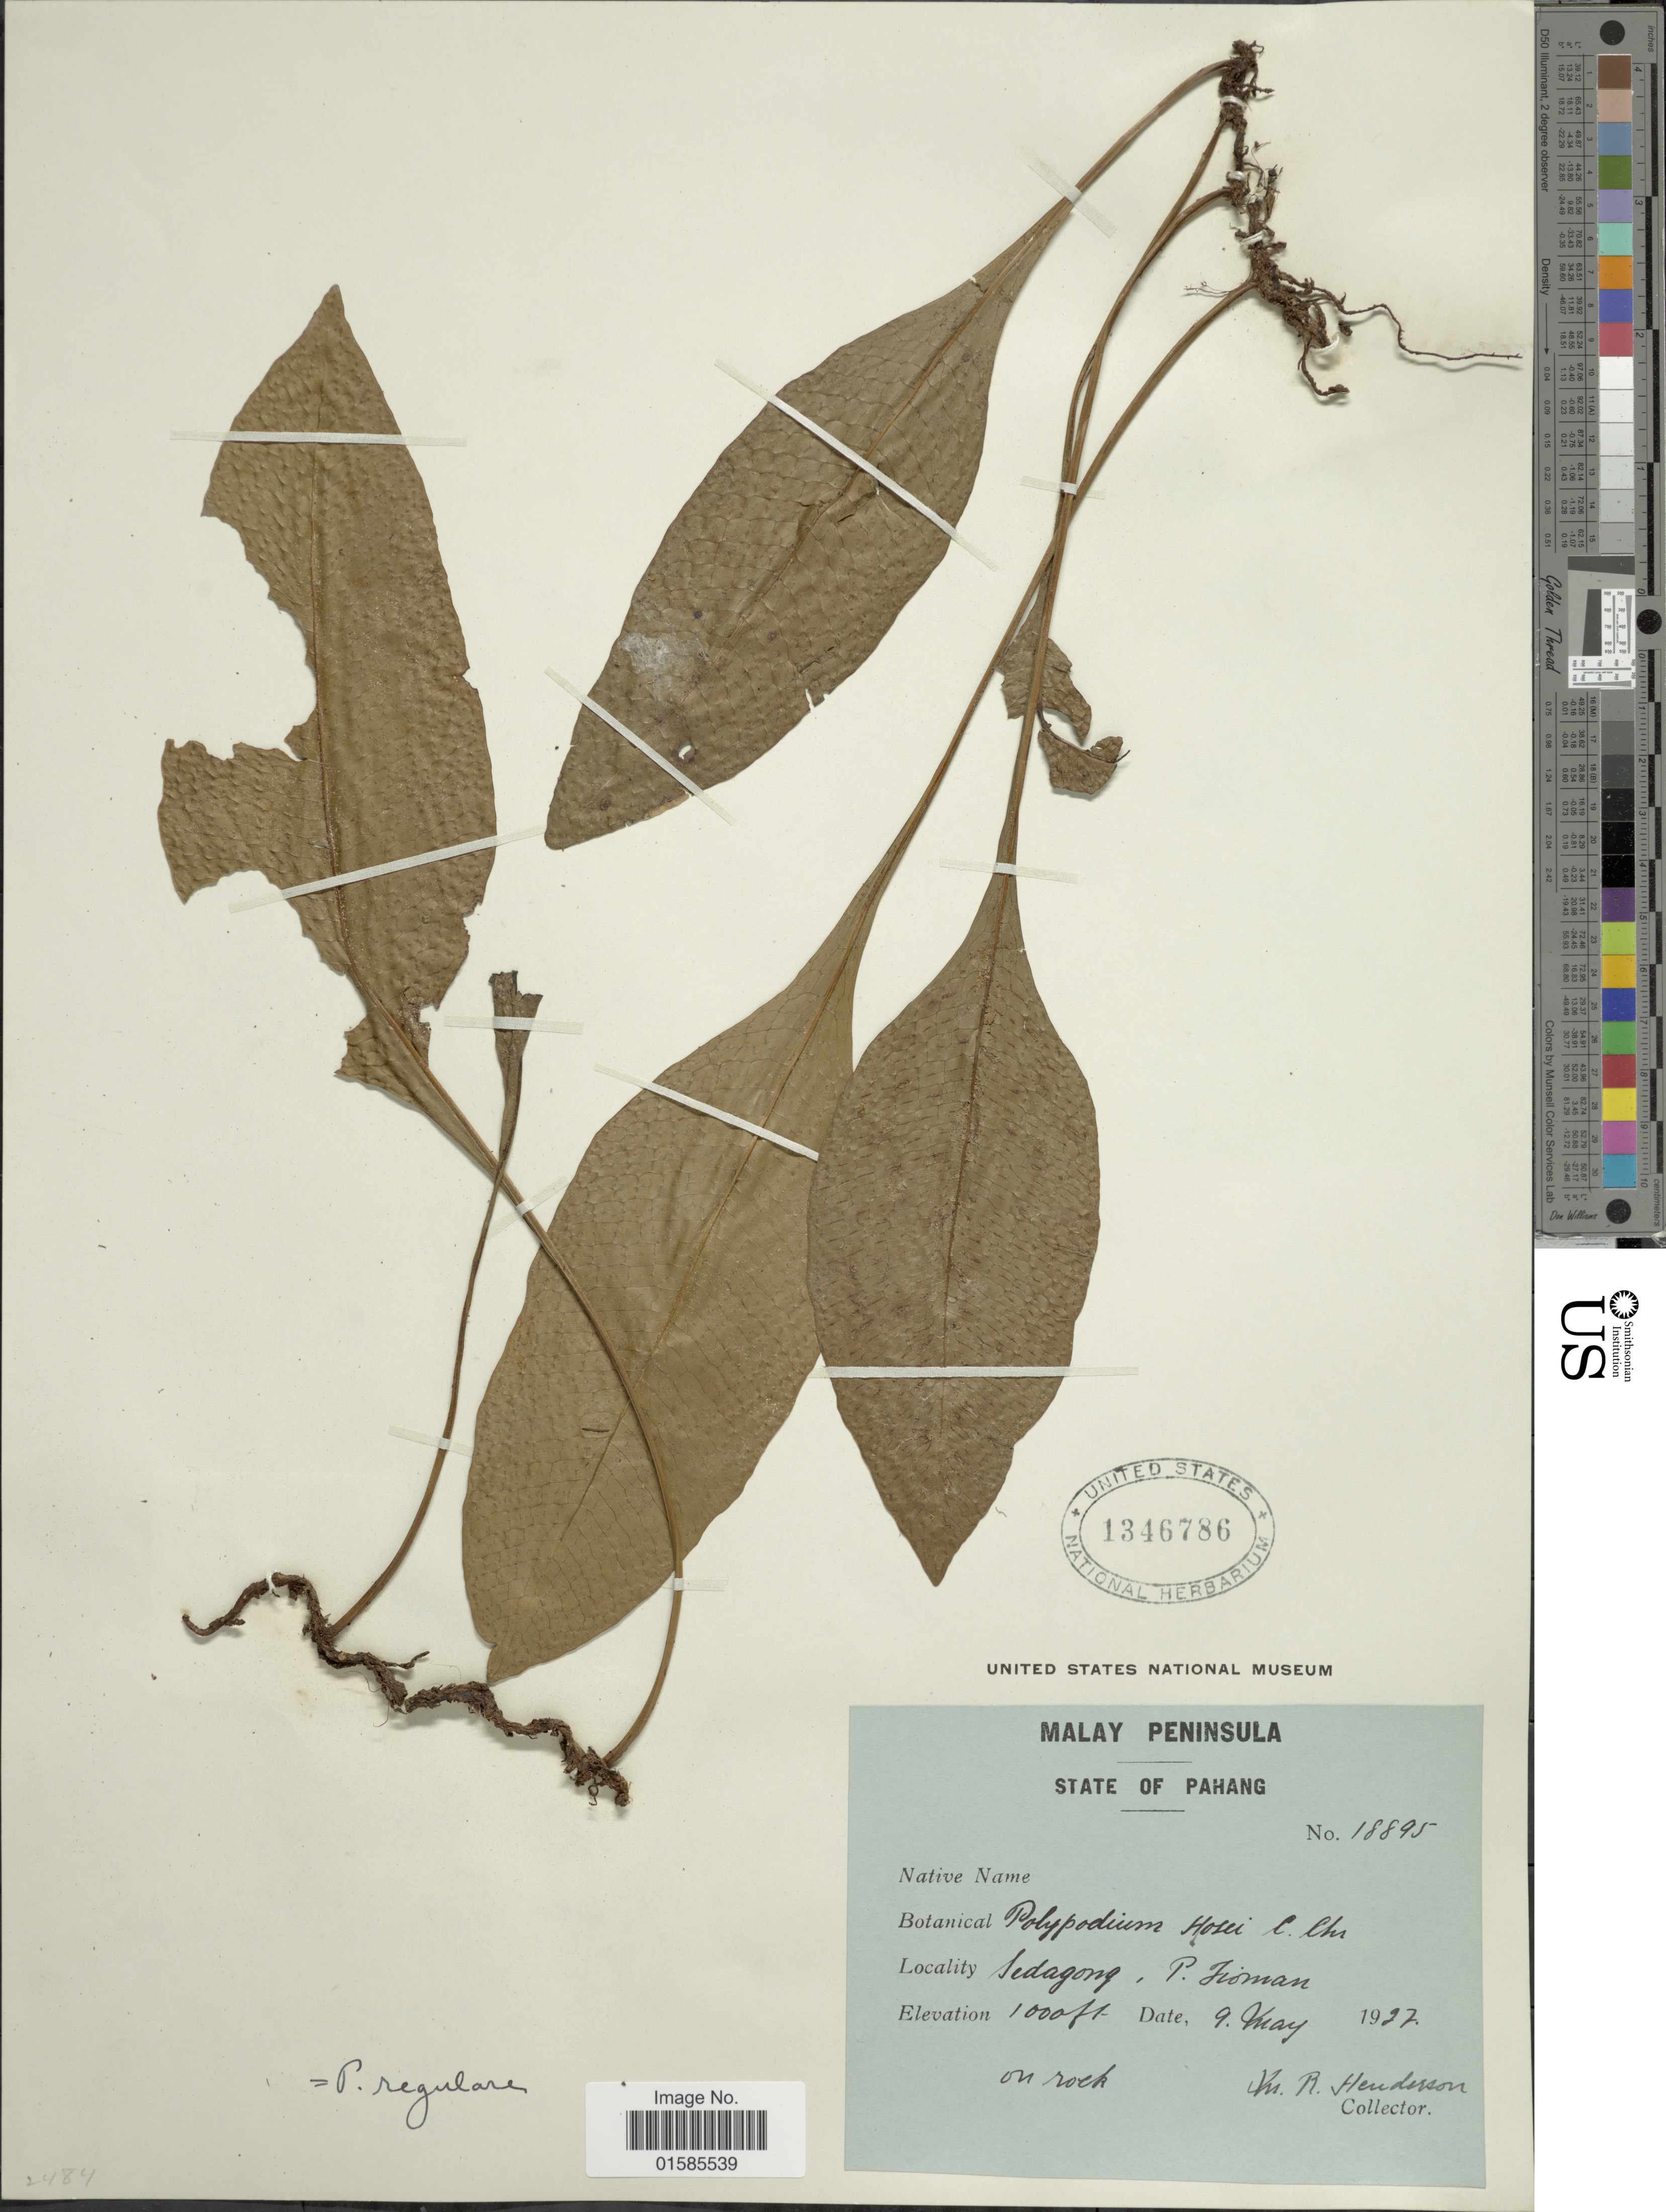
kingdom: Plantae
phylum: Tracheophyta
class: Polypodiopsida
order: Polypodiales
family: Polypodiaceae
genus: Leptochilus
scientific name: Leptochilus sp.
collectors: R. J. F. Henderson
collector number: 18895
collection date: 1927-05-09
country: Malaysia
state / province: Pahang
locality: Peninsula, State of Pahang, Sedagong, P. Iroman [interpreted]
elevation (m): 305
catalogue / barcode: US 1346786